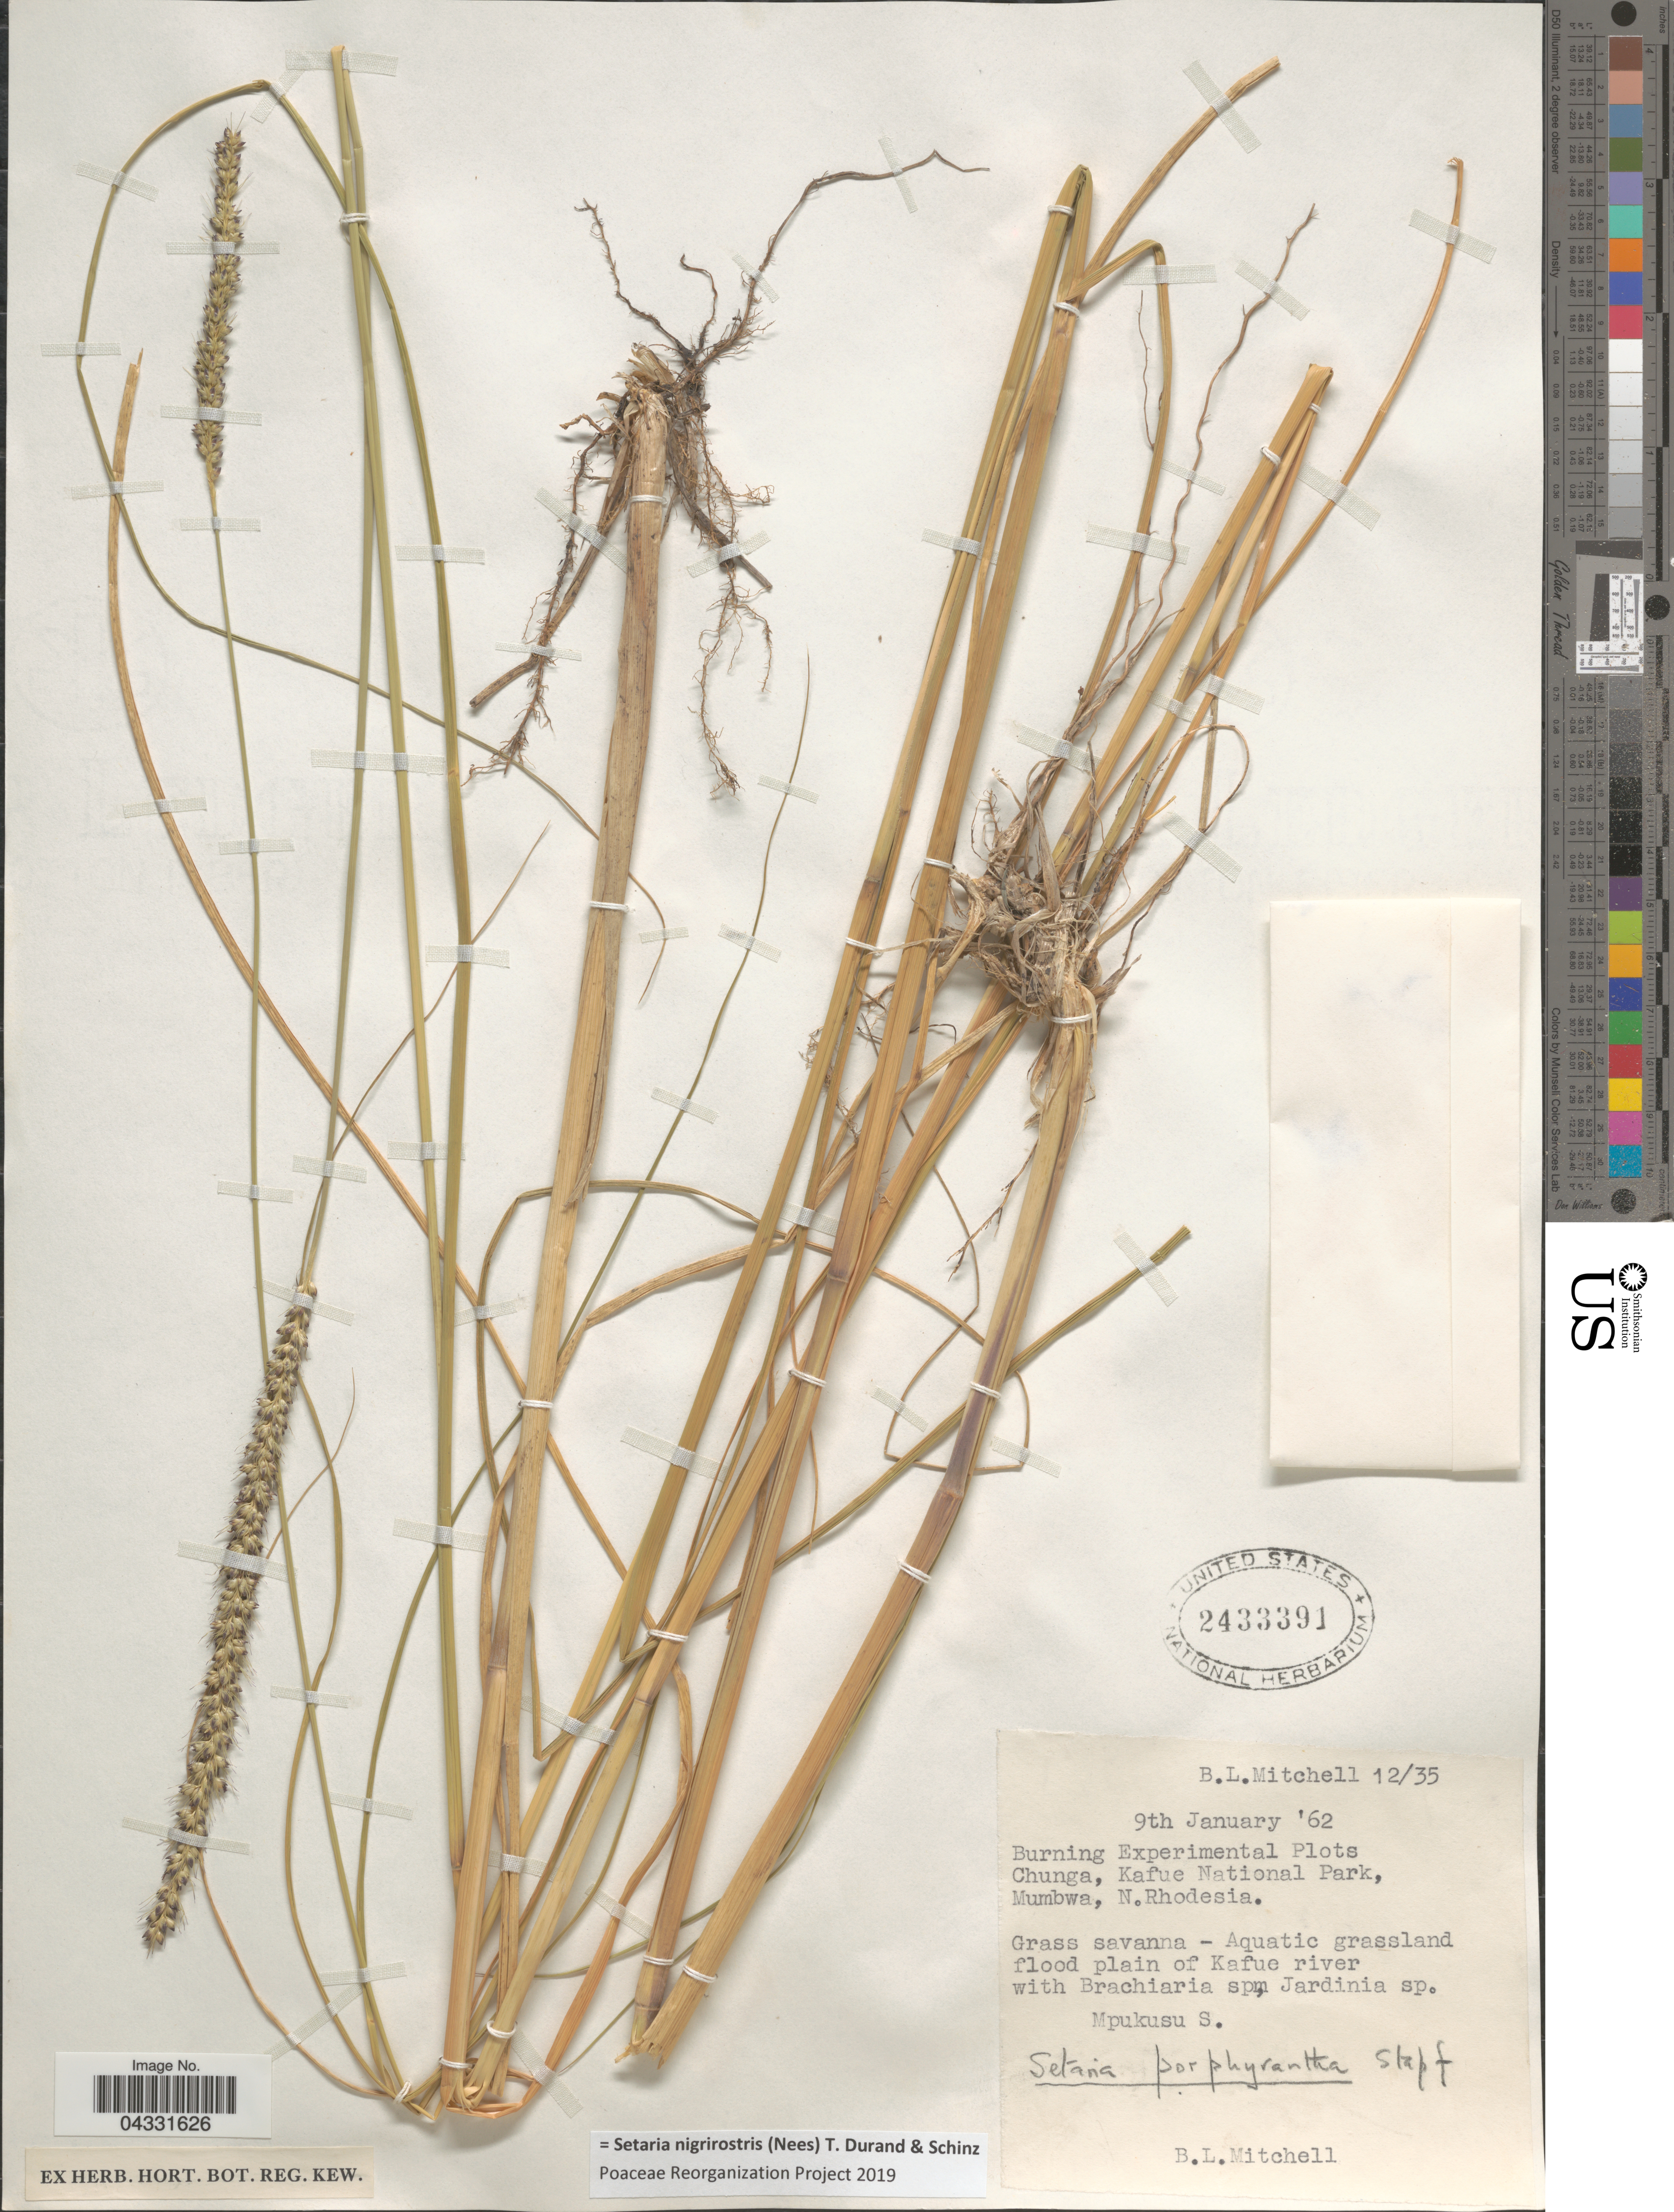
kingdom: Plantae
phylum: Tracheophyta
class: Liliopsida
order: Poales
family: Poaceae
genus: Setaria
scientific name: Setaria nigrirostris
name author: (Nees) Durand & Schinz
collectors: B. Mitchell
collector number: B.L.Mitchell 12/35?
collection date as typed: Transcribed d/m/y: 9/1/62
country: Zambia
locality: Burning Experimental Plots Chunga, Kafue National Park, Mumbwa, N.Rhodesia.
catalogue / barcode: US 2433391